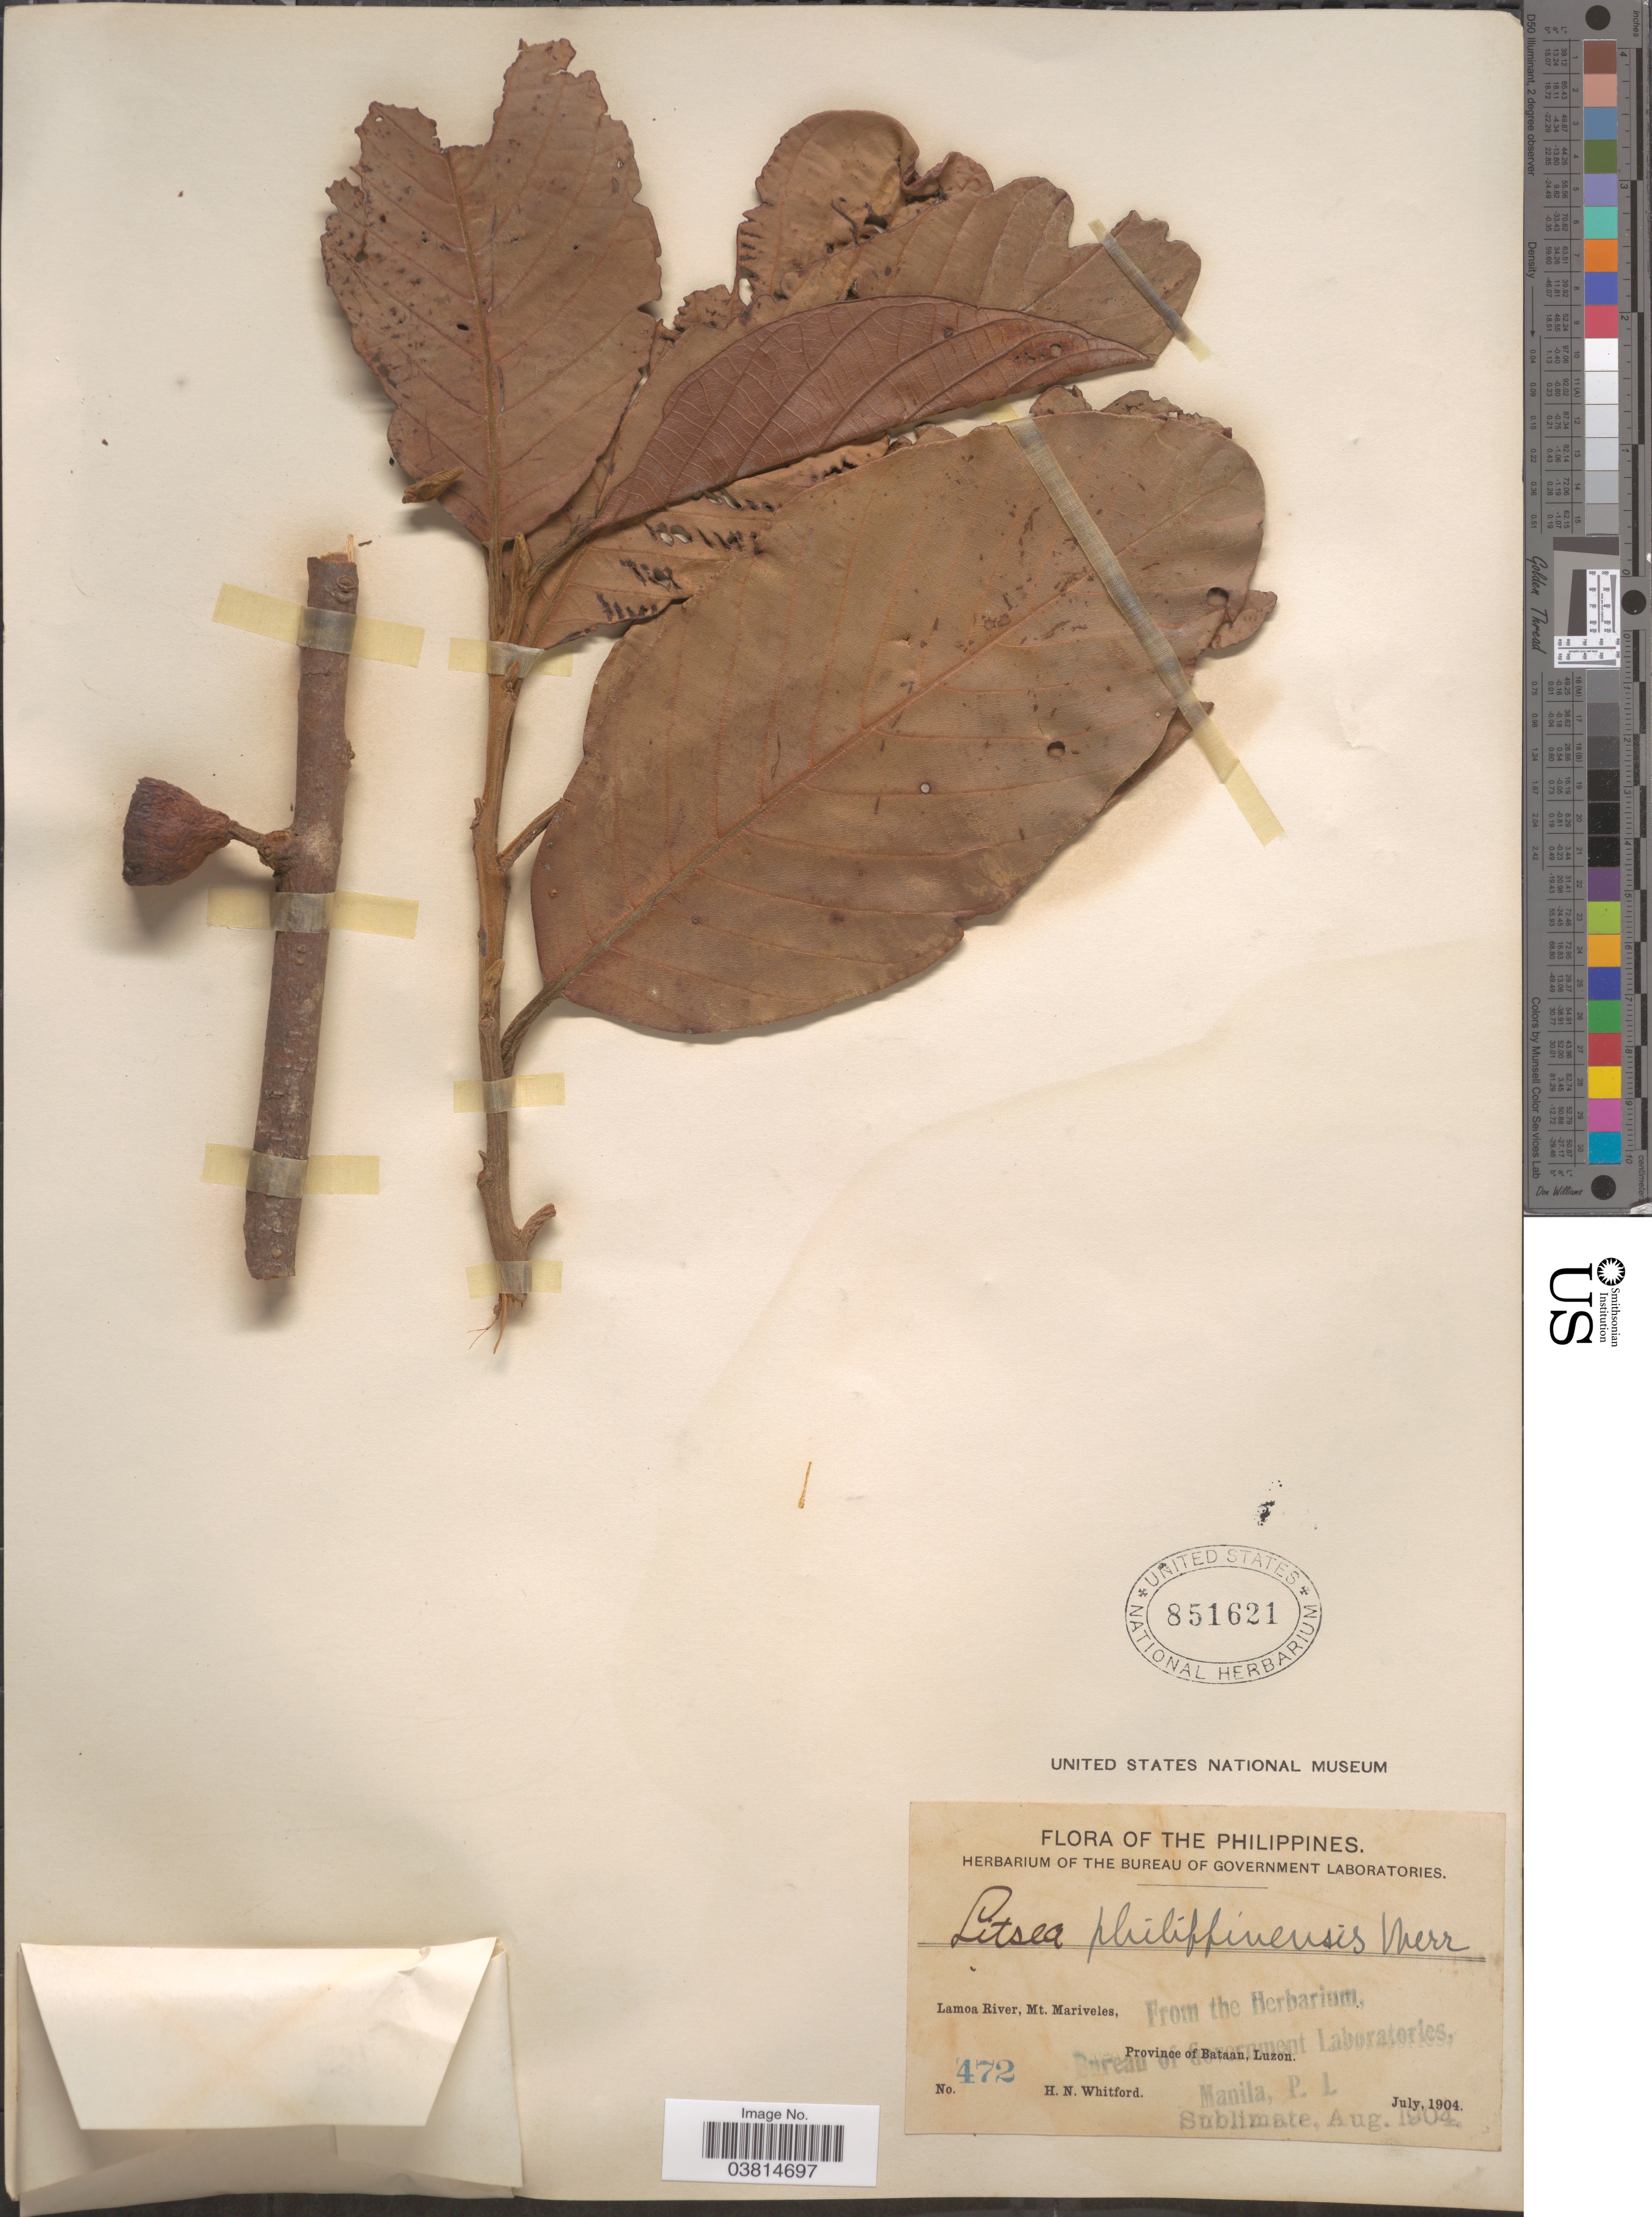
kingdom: Plantae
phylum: Tracheophyta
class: Magnoliopsida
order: Laurales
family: Lauraceae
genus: Litsea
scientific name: Litsea philippinensis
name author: Merr.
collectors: H. N. Whitford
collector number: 472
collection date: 1904-07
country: Philippines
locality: Lamao River, Mt. Mariveles, Province of Bataan, Luzon.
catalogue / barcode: US 851621